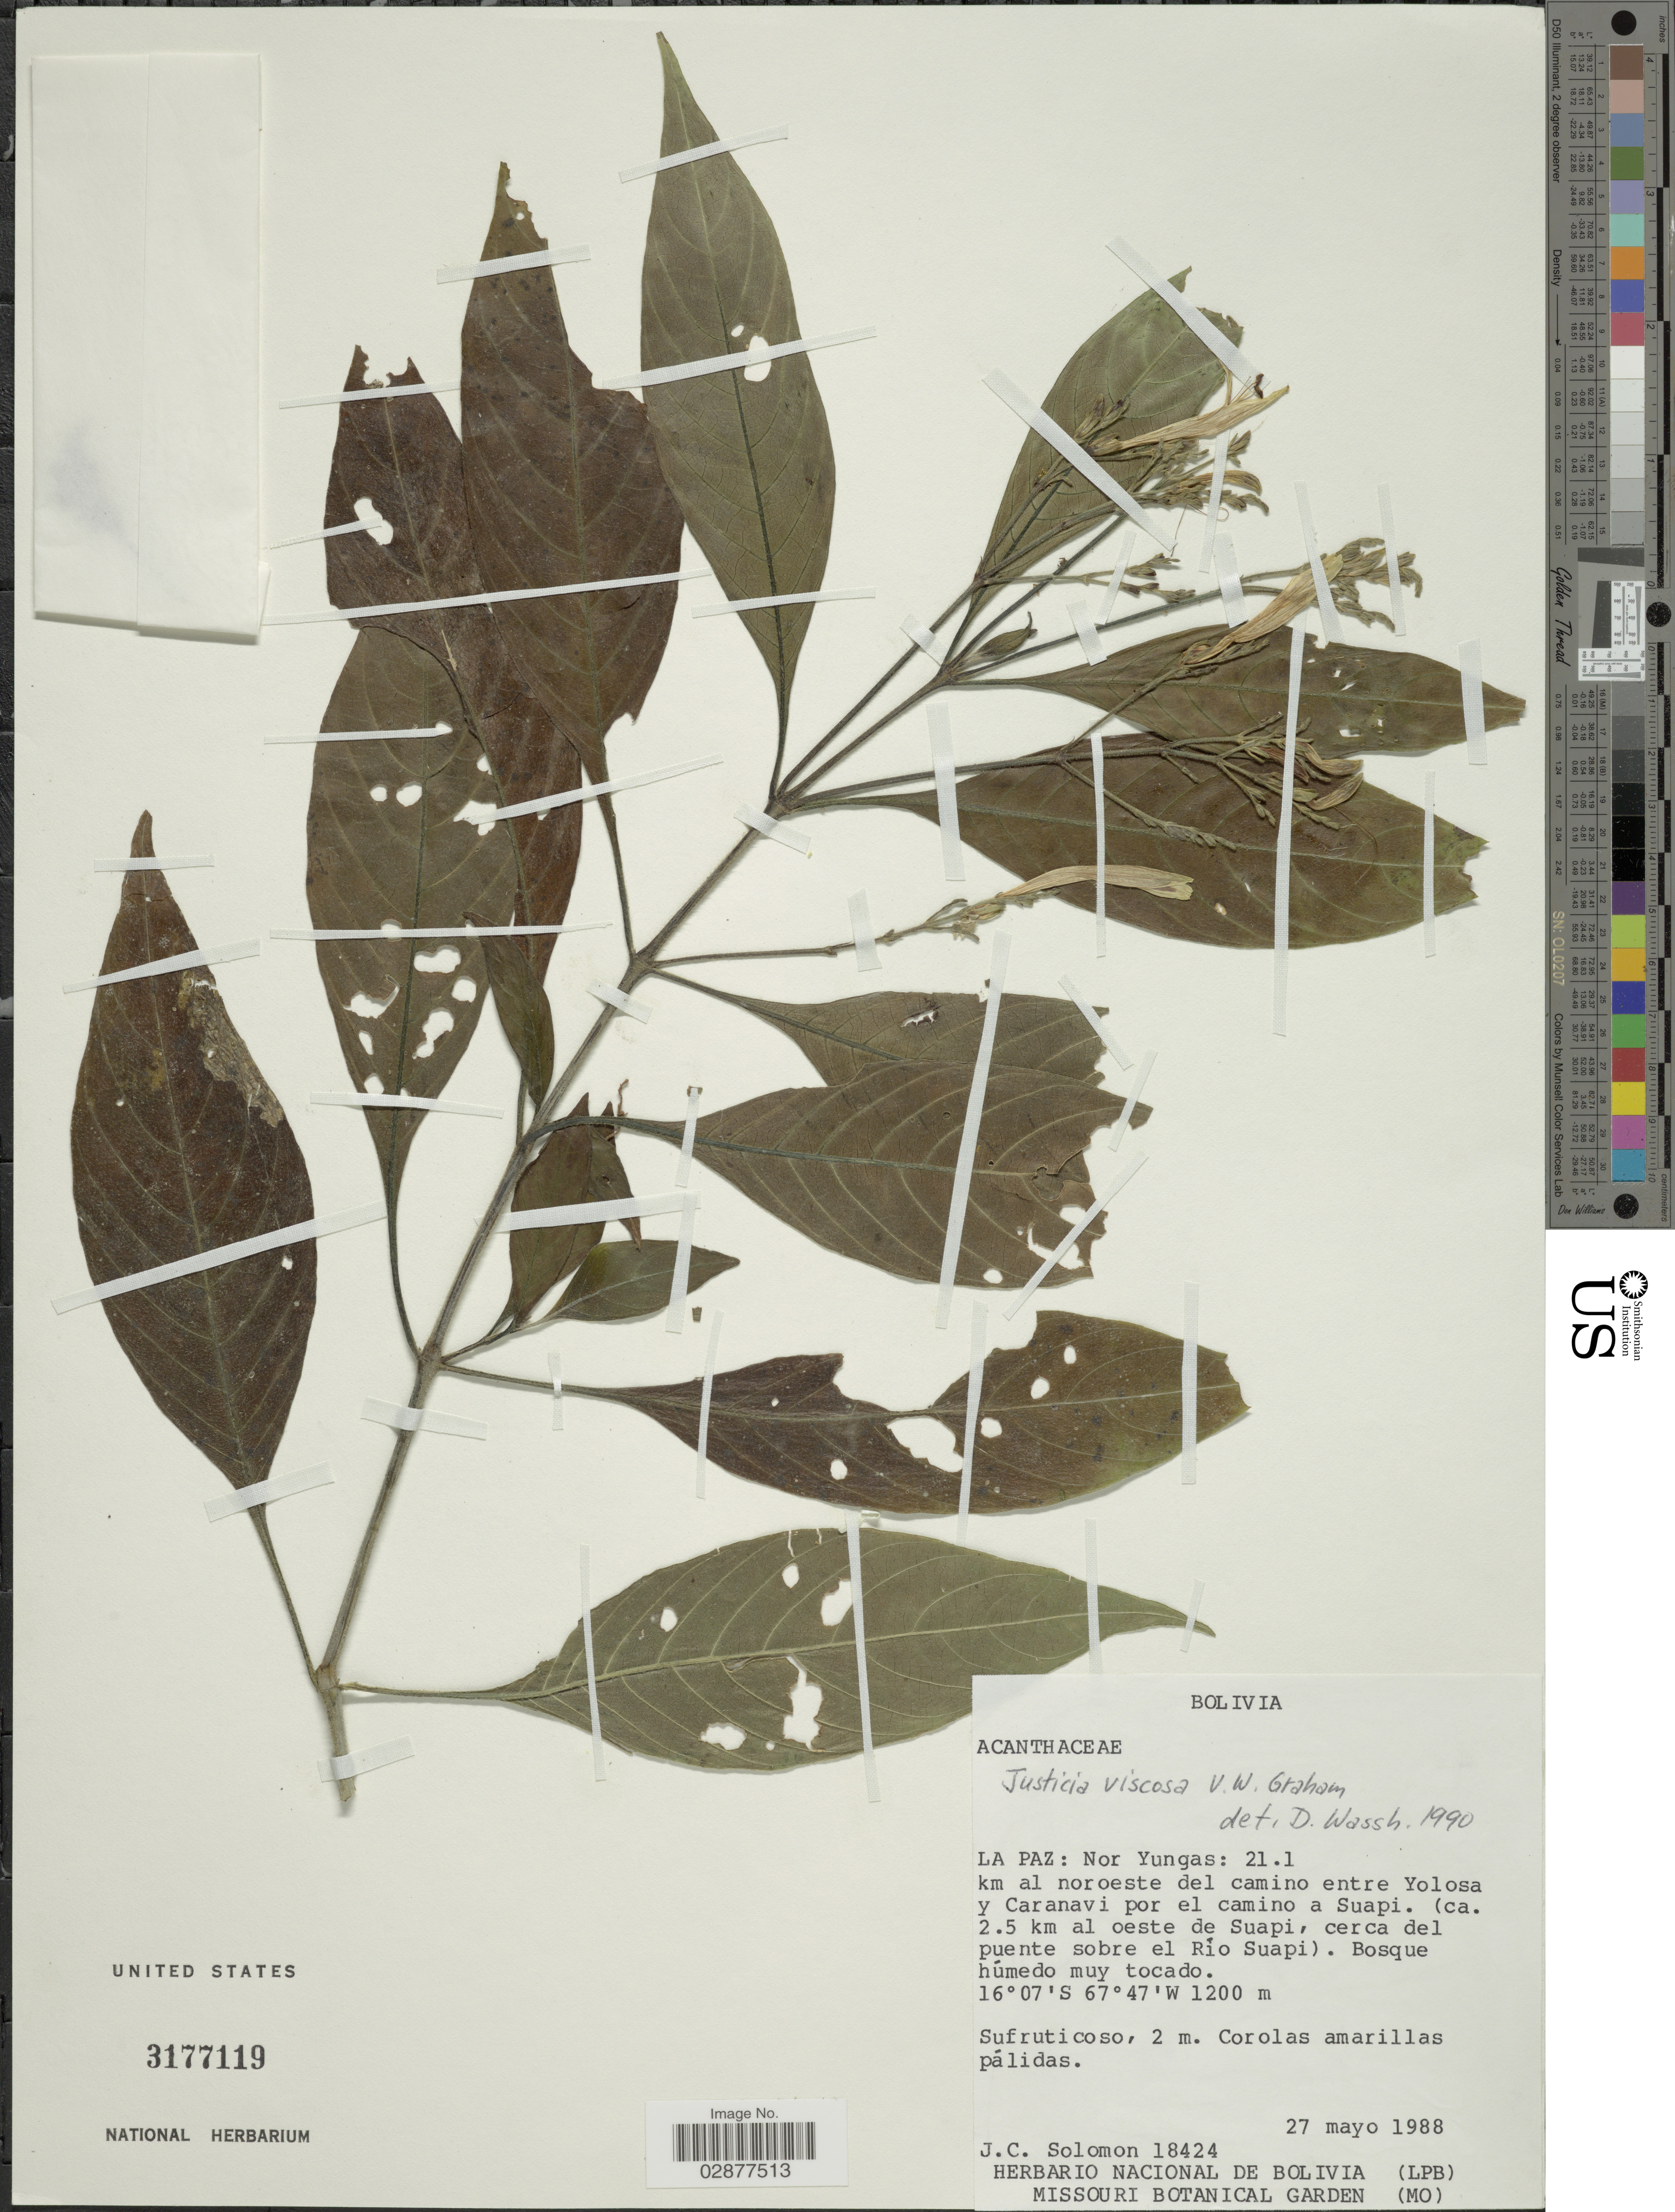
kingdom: Plantae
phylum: Tracheophyta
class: Magnoliopsida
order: Lamiales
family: Acanthaceae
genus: Justicia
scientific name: Justicia boliviensis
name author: (Bremek.) V.A.W. Graham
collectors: J. C. Solomon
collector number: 18424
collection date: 1988-05-27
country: Bolivia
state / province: La Paz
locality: Nor Yungas: 21.1 km al noroeste del camino entre Yolosa y Caranavi por el camino a Suapi. (ca. 2.5 km al oeste de Suapi, cerca del puente sobre el Río Suapi).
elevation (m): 1200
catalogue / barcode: US 3177119